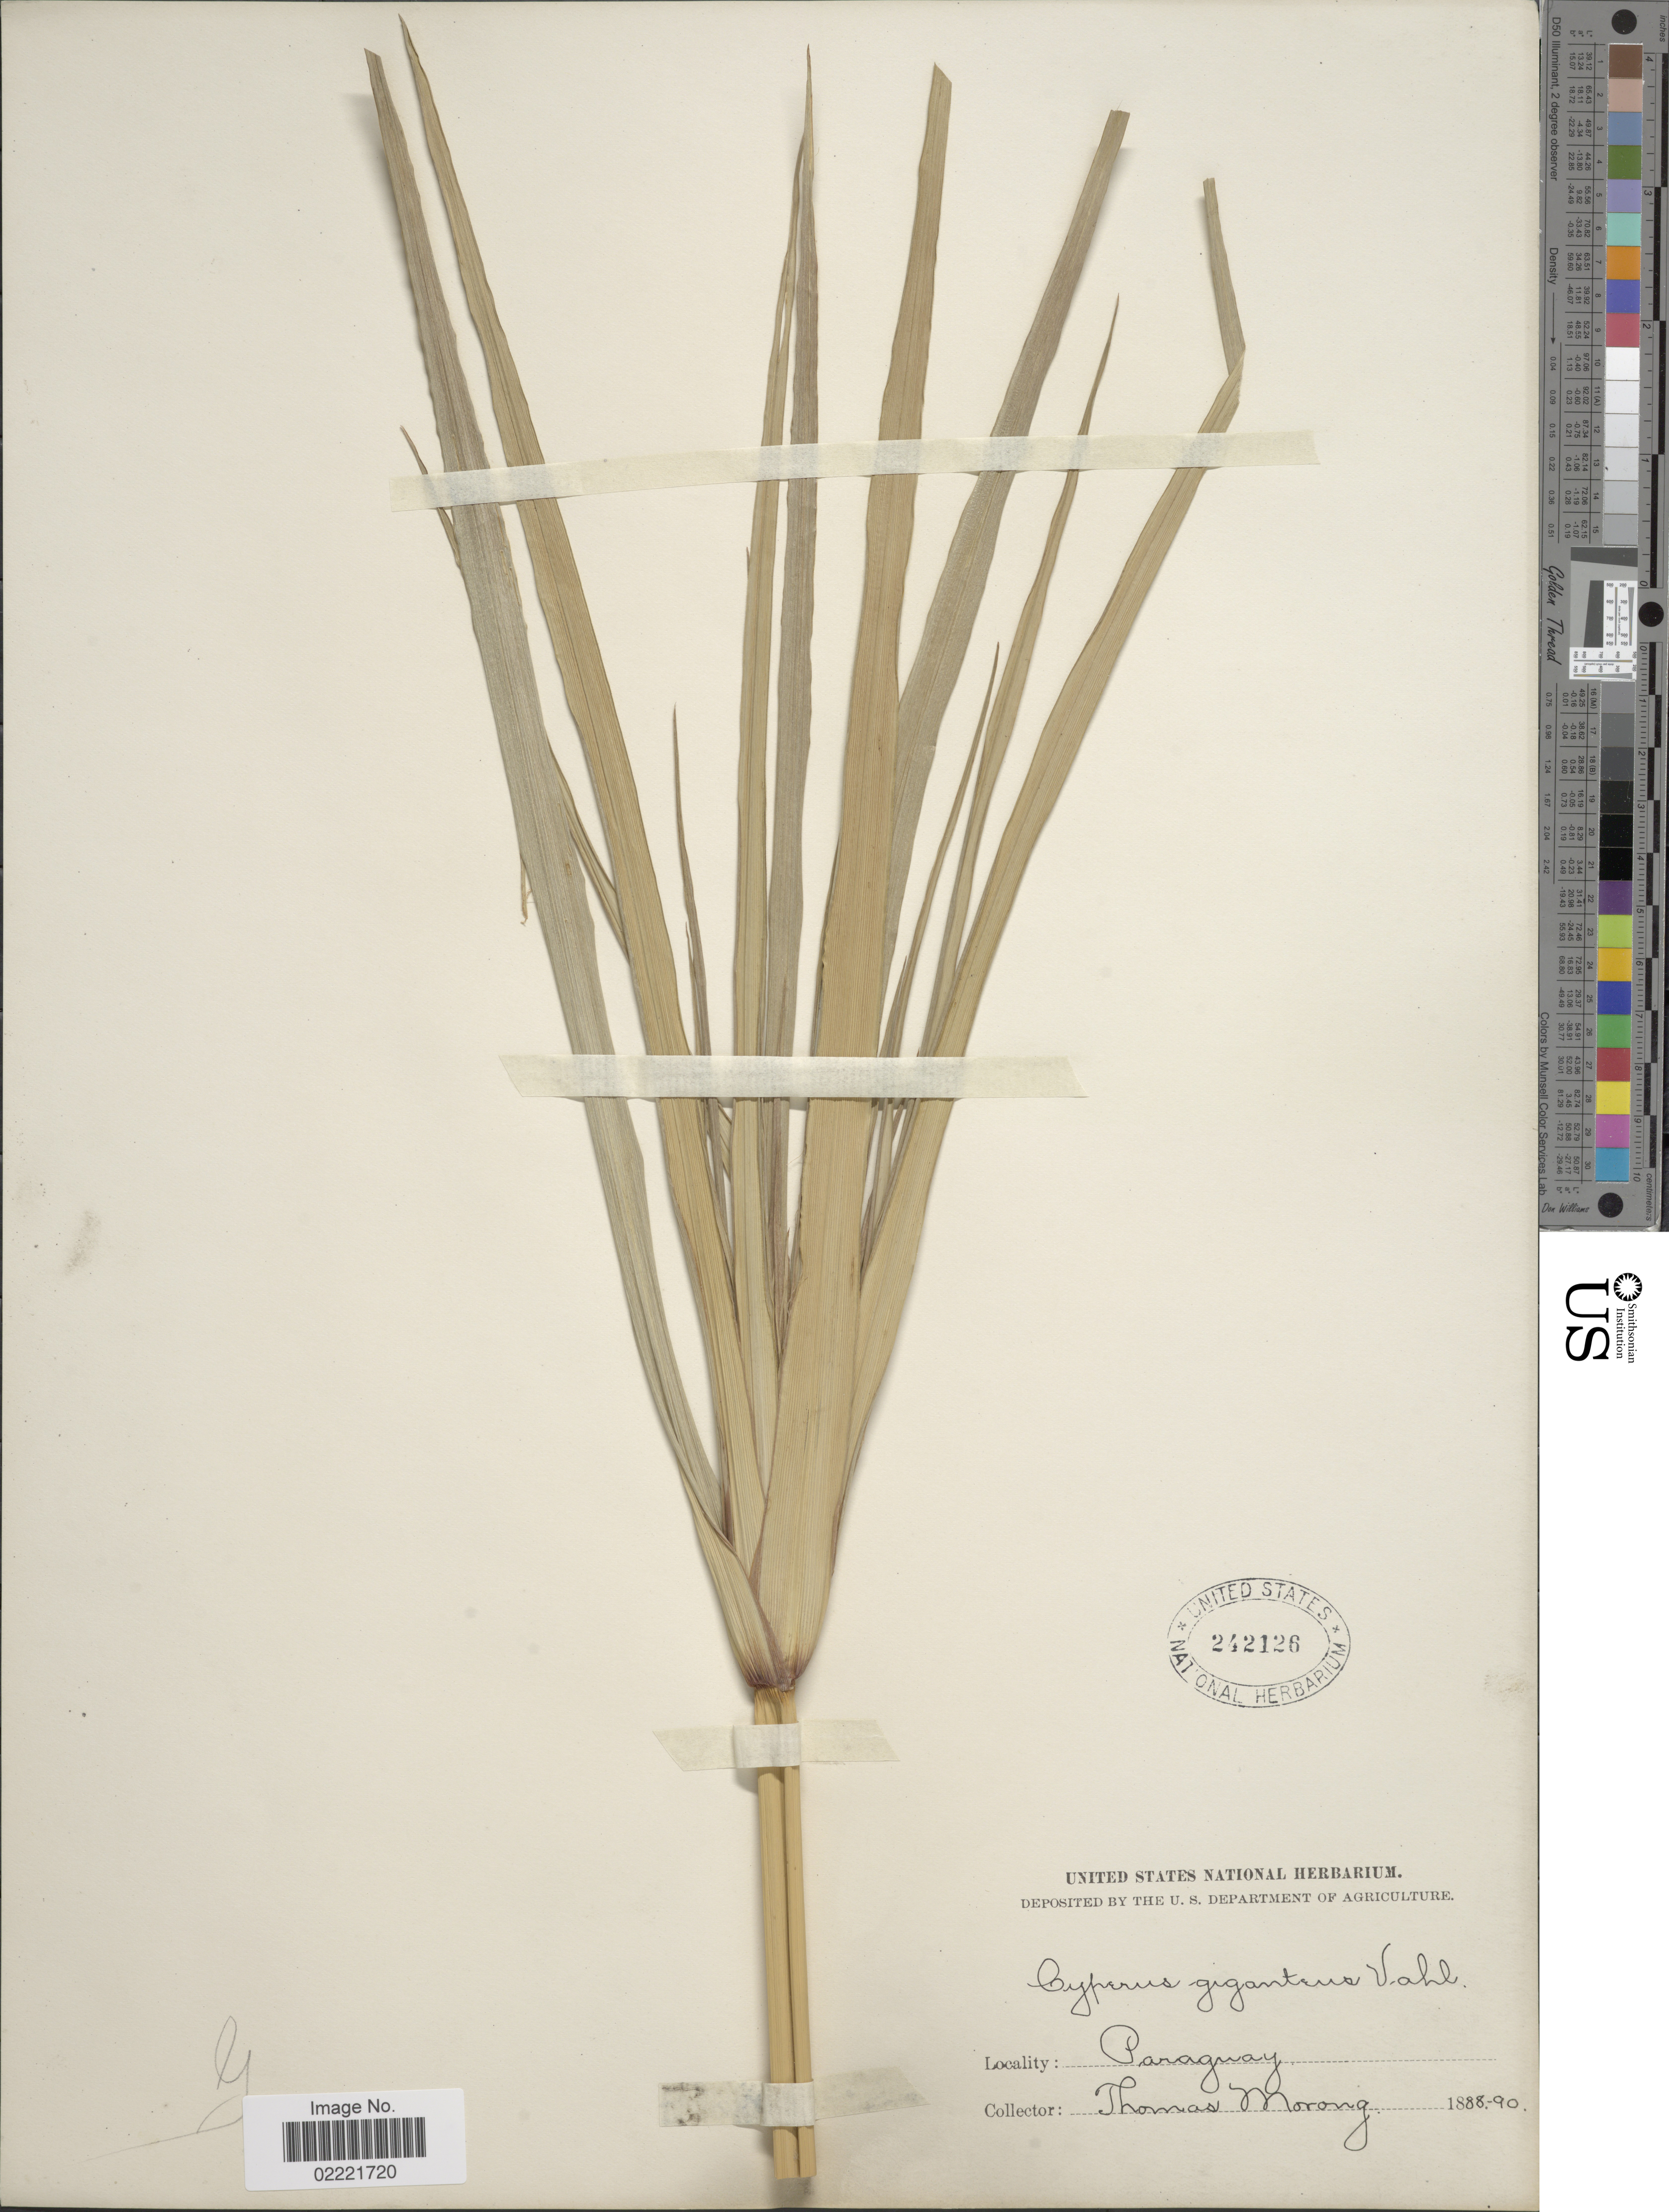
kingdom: Plantae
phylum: Tracheophyta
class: Liliopsida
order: Poales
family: Cyperaceae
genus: Cyperus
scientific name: Cyperus giganteus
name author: Vahl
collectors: ex herb. T. Morong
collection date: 1888/1890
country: Paraguay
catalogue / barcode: US 242126